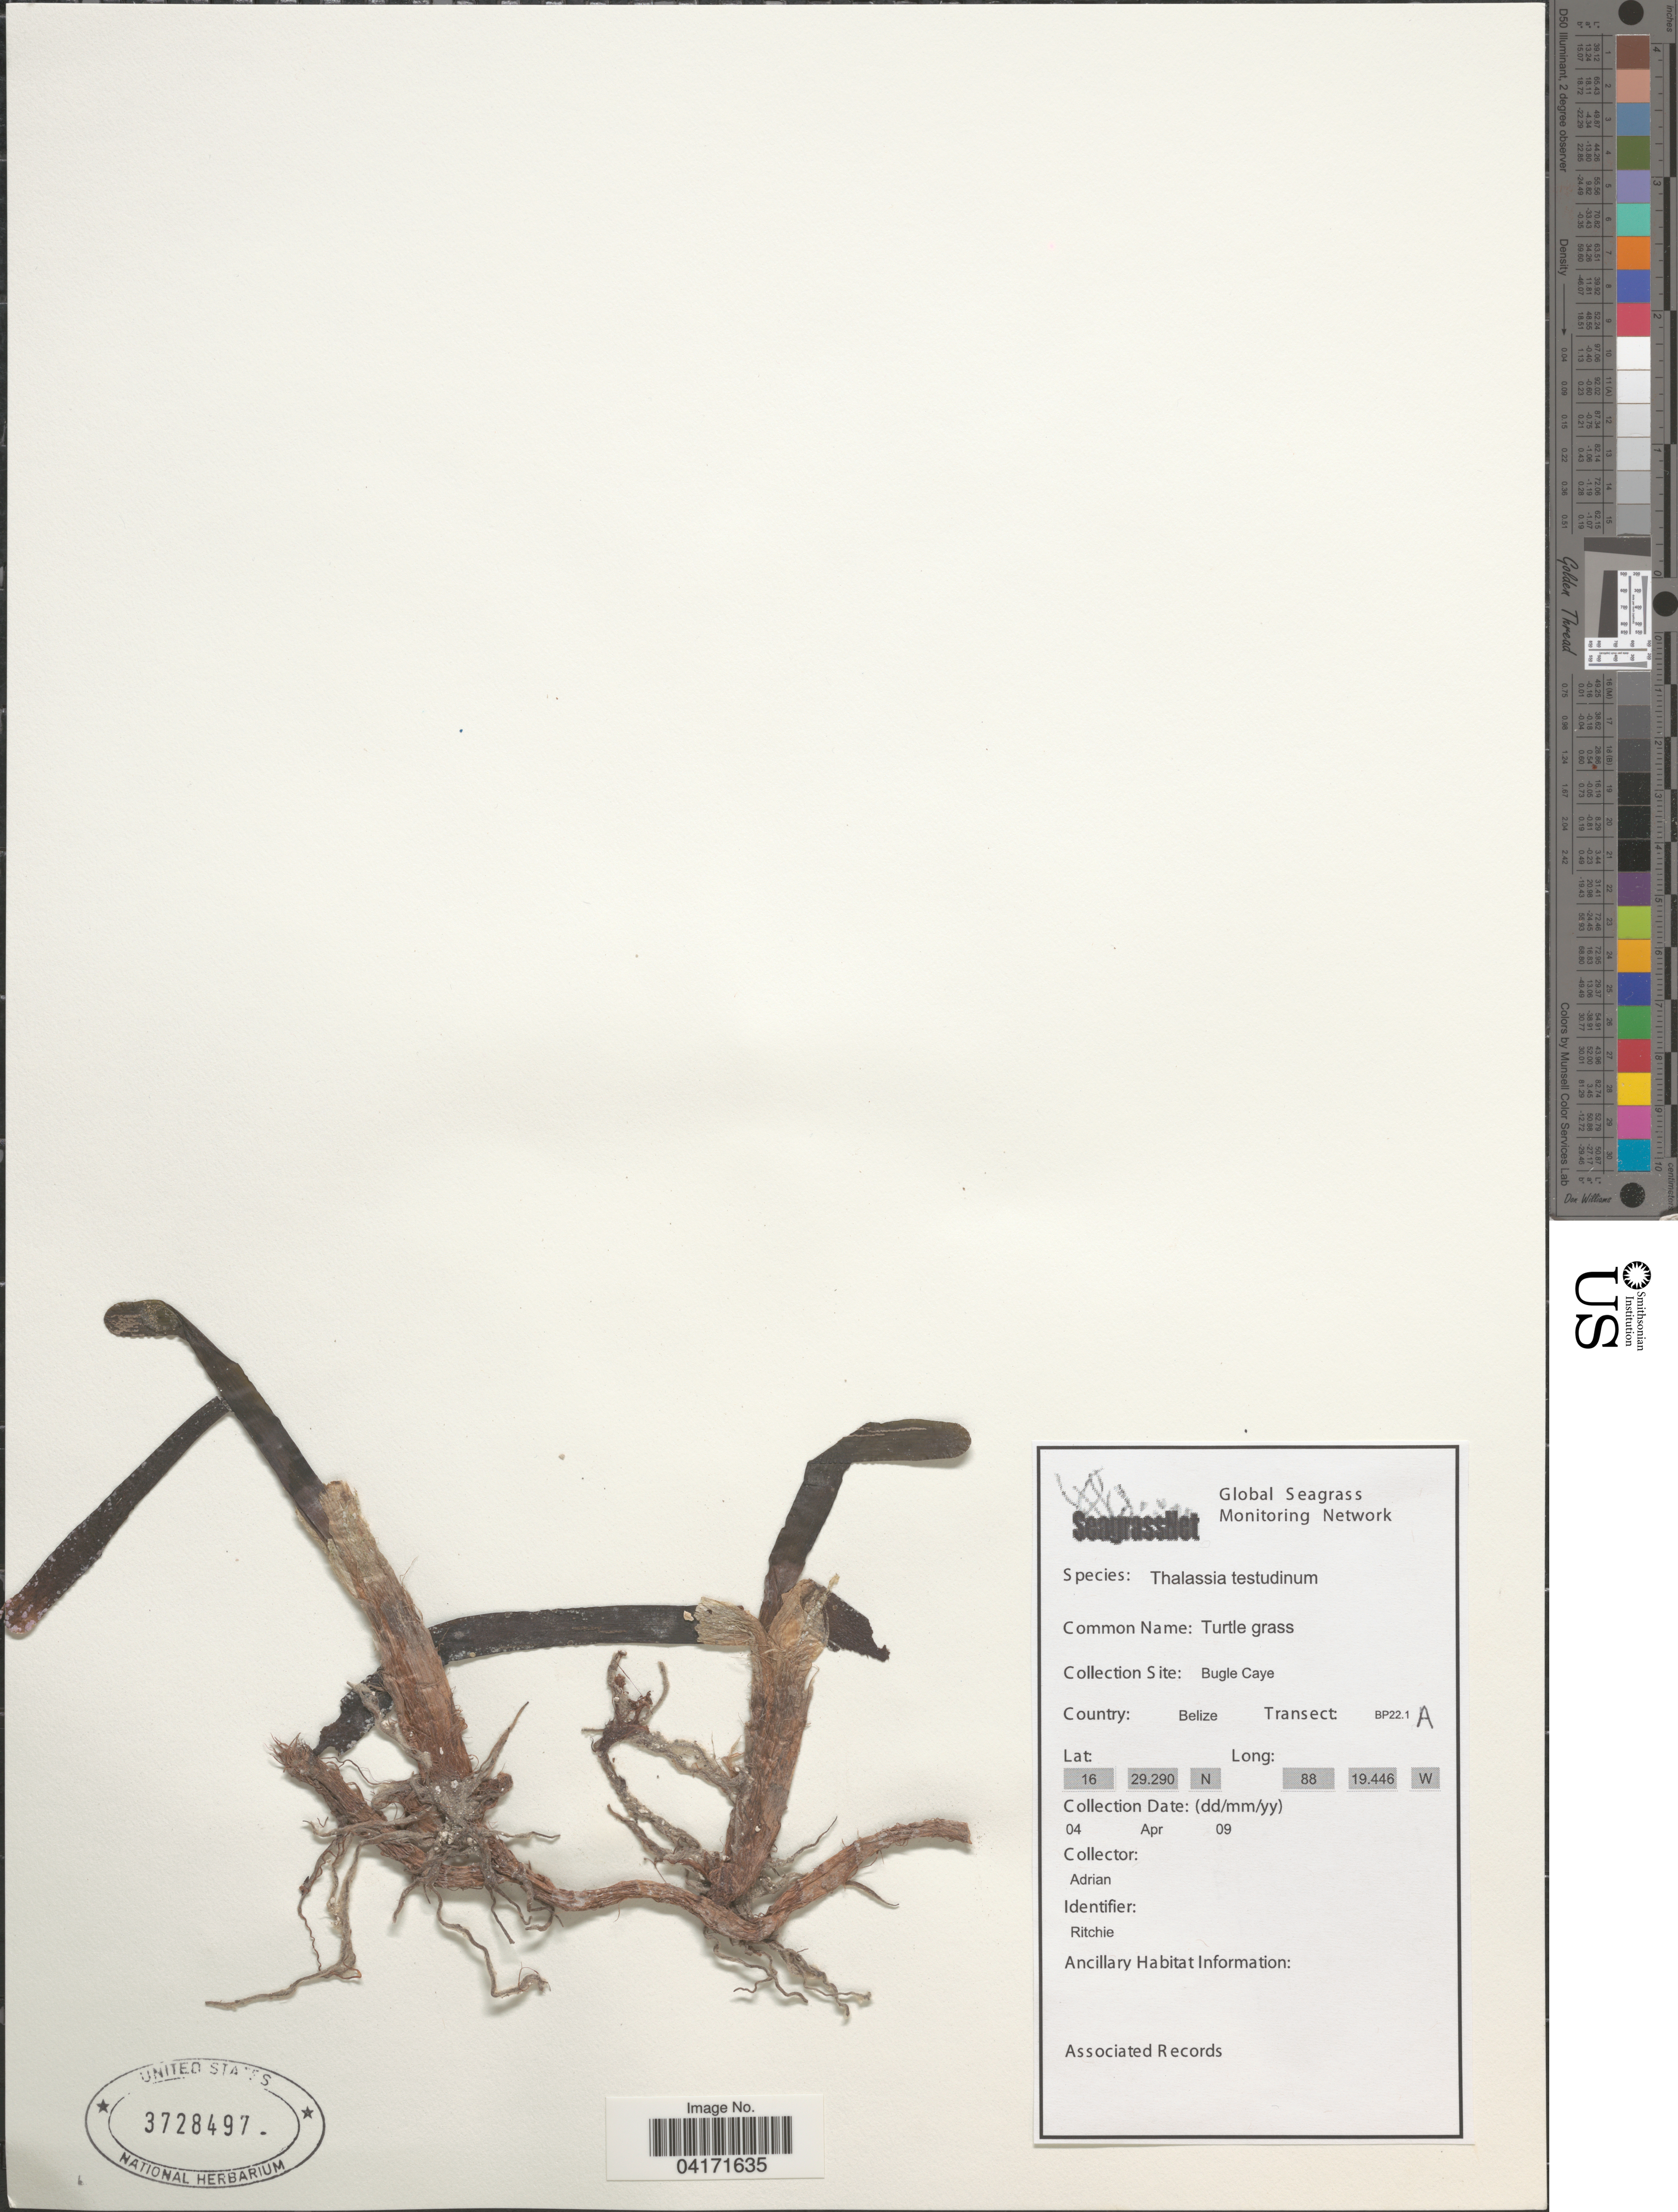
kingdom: Plantae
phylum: Tracheophyta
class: Liliopsida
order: Alismatales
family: Hydrocharitaceae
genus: Thalassia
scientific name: Thalassia testudinum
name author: Banks & Sol. ex K.D. Koenig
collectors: Adrian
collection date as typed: Transcribed d/m/y: 4/4/9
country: Belize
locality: Bugle Caye. Transect: BP22.1 A.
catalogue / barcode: US 3728497